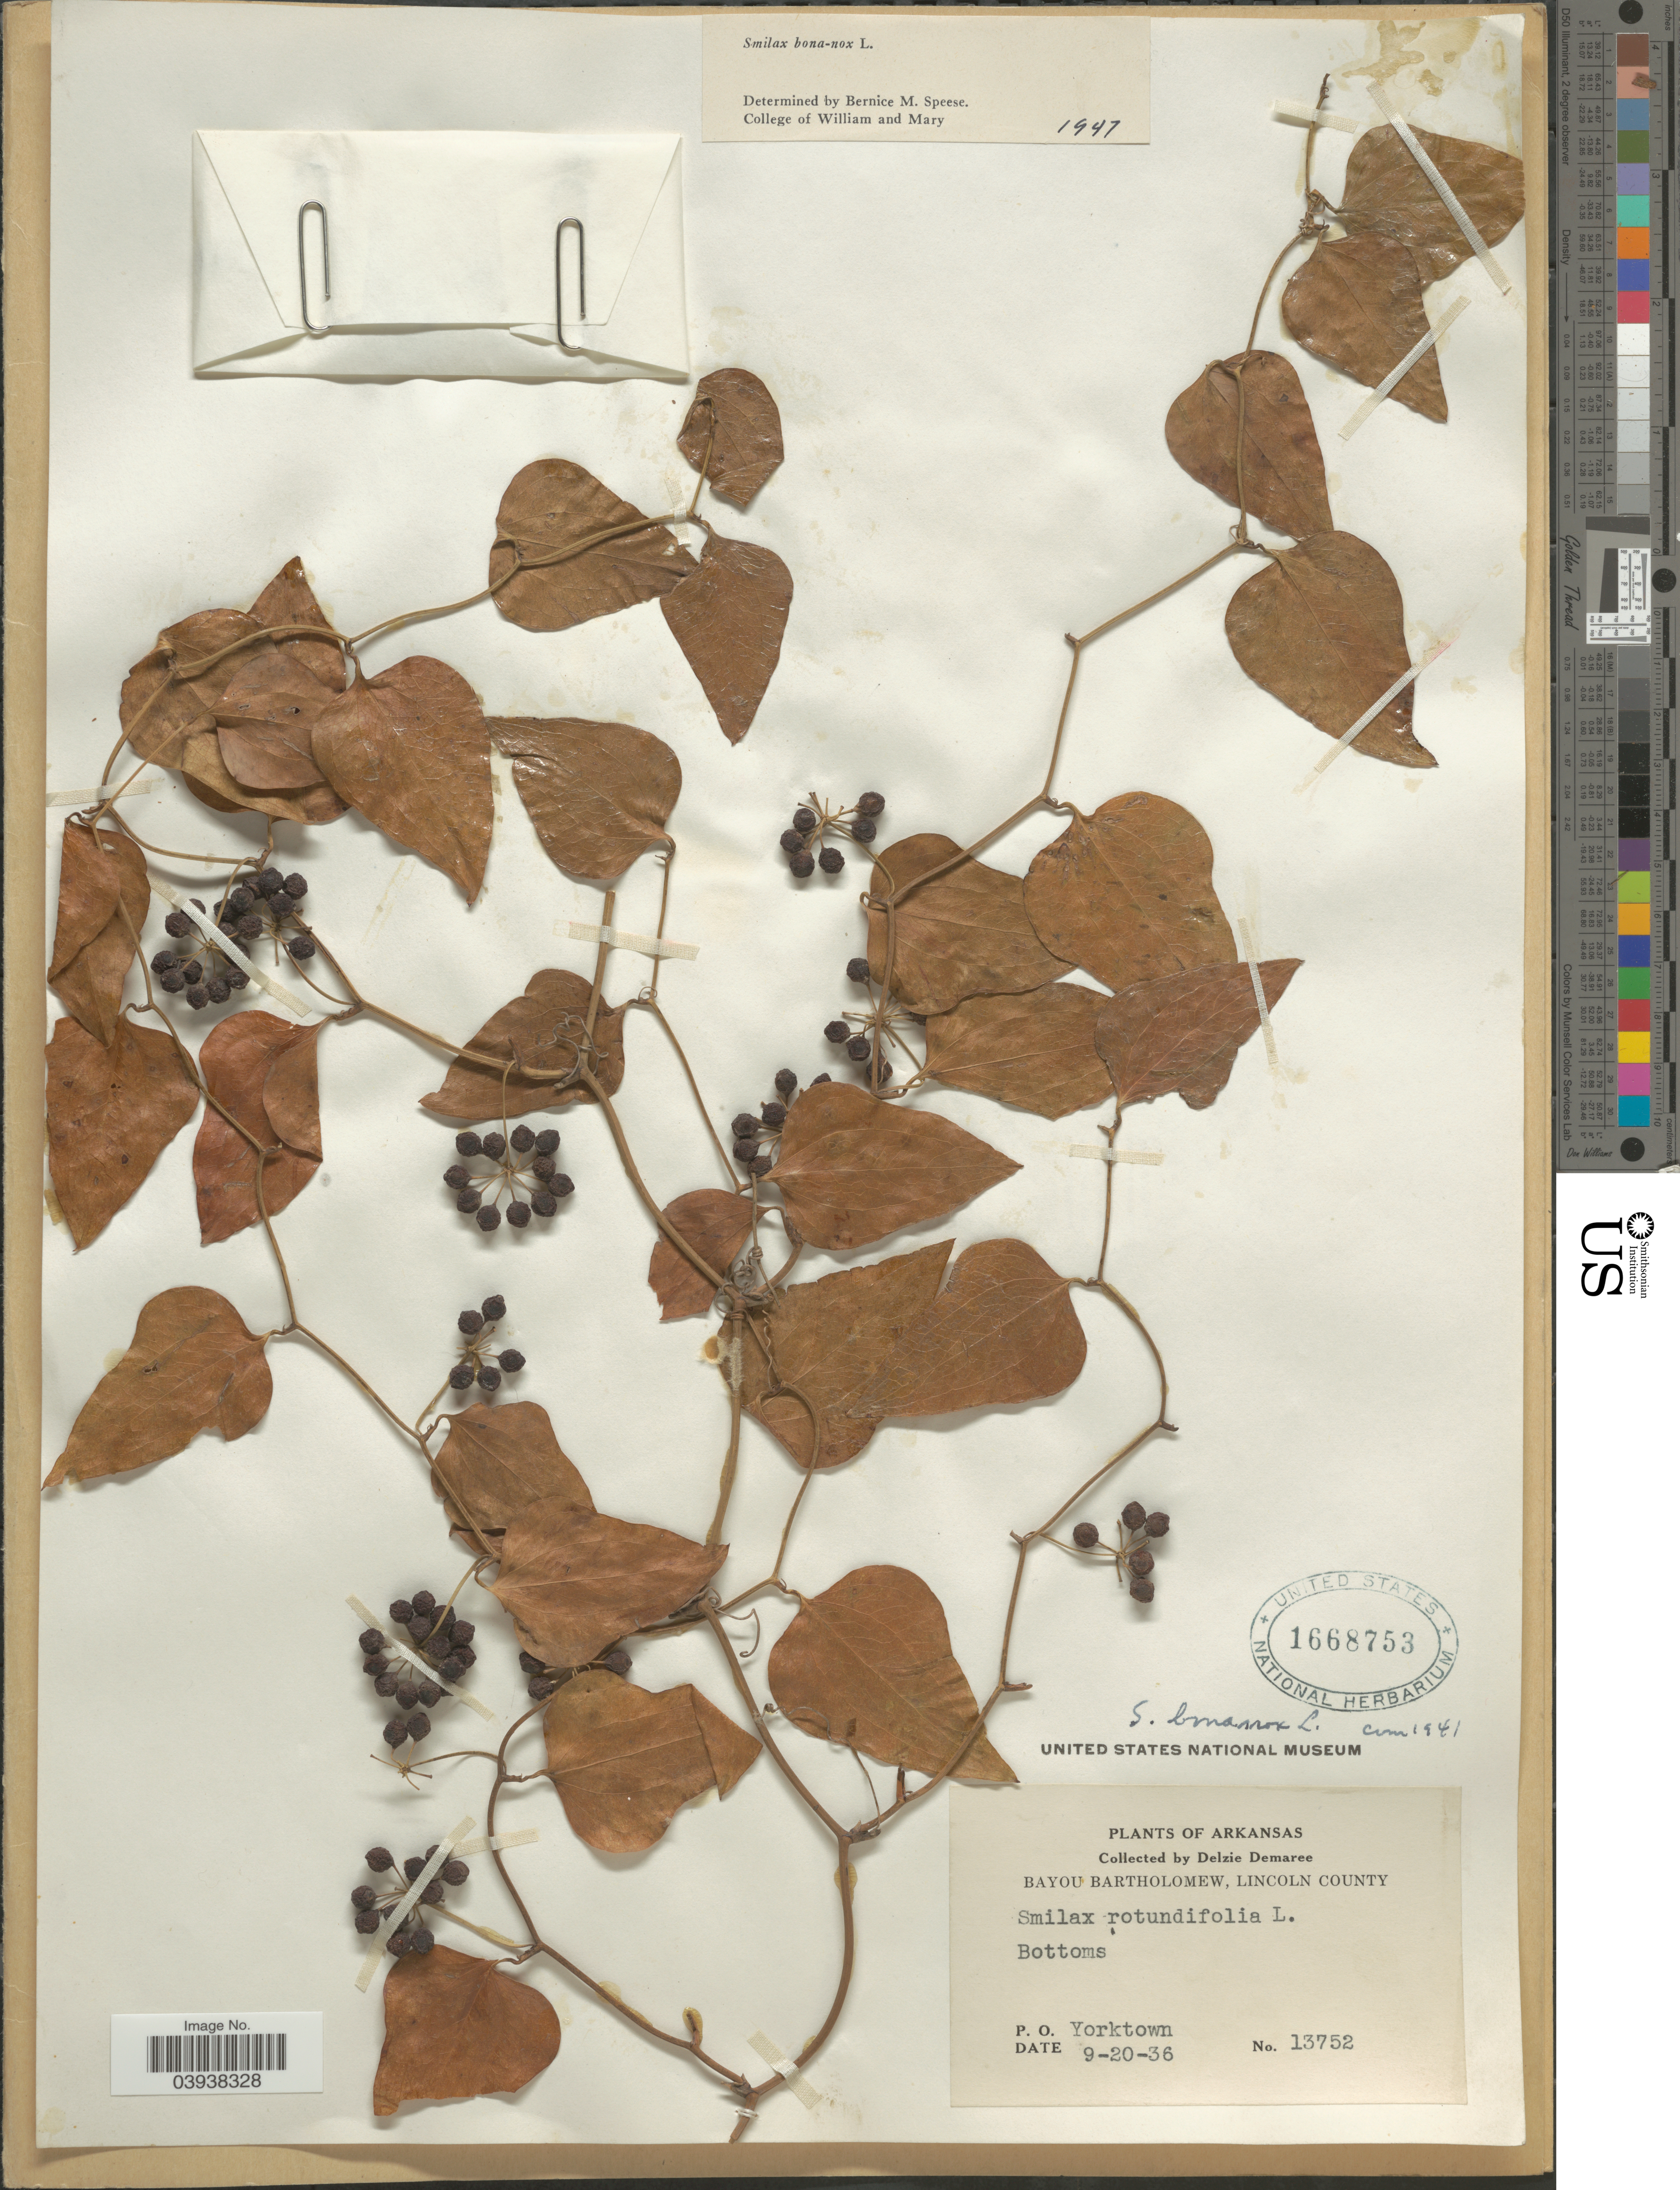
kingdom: Plantae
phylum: Tracheophyta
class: Liliopsida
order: Liliales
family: Smilacaceae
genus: Smilax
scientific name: Smilax bona-nox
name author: L.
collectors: D. Demaree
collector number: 13752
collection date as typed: Transcribed d/m/y: 20/9/36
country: United States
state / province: Arkansas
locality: Bayou Bartholomew, Lincoln County. P. O. Yorktown.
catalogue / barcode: US 1668753